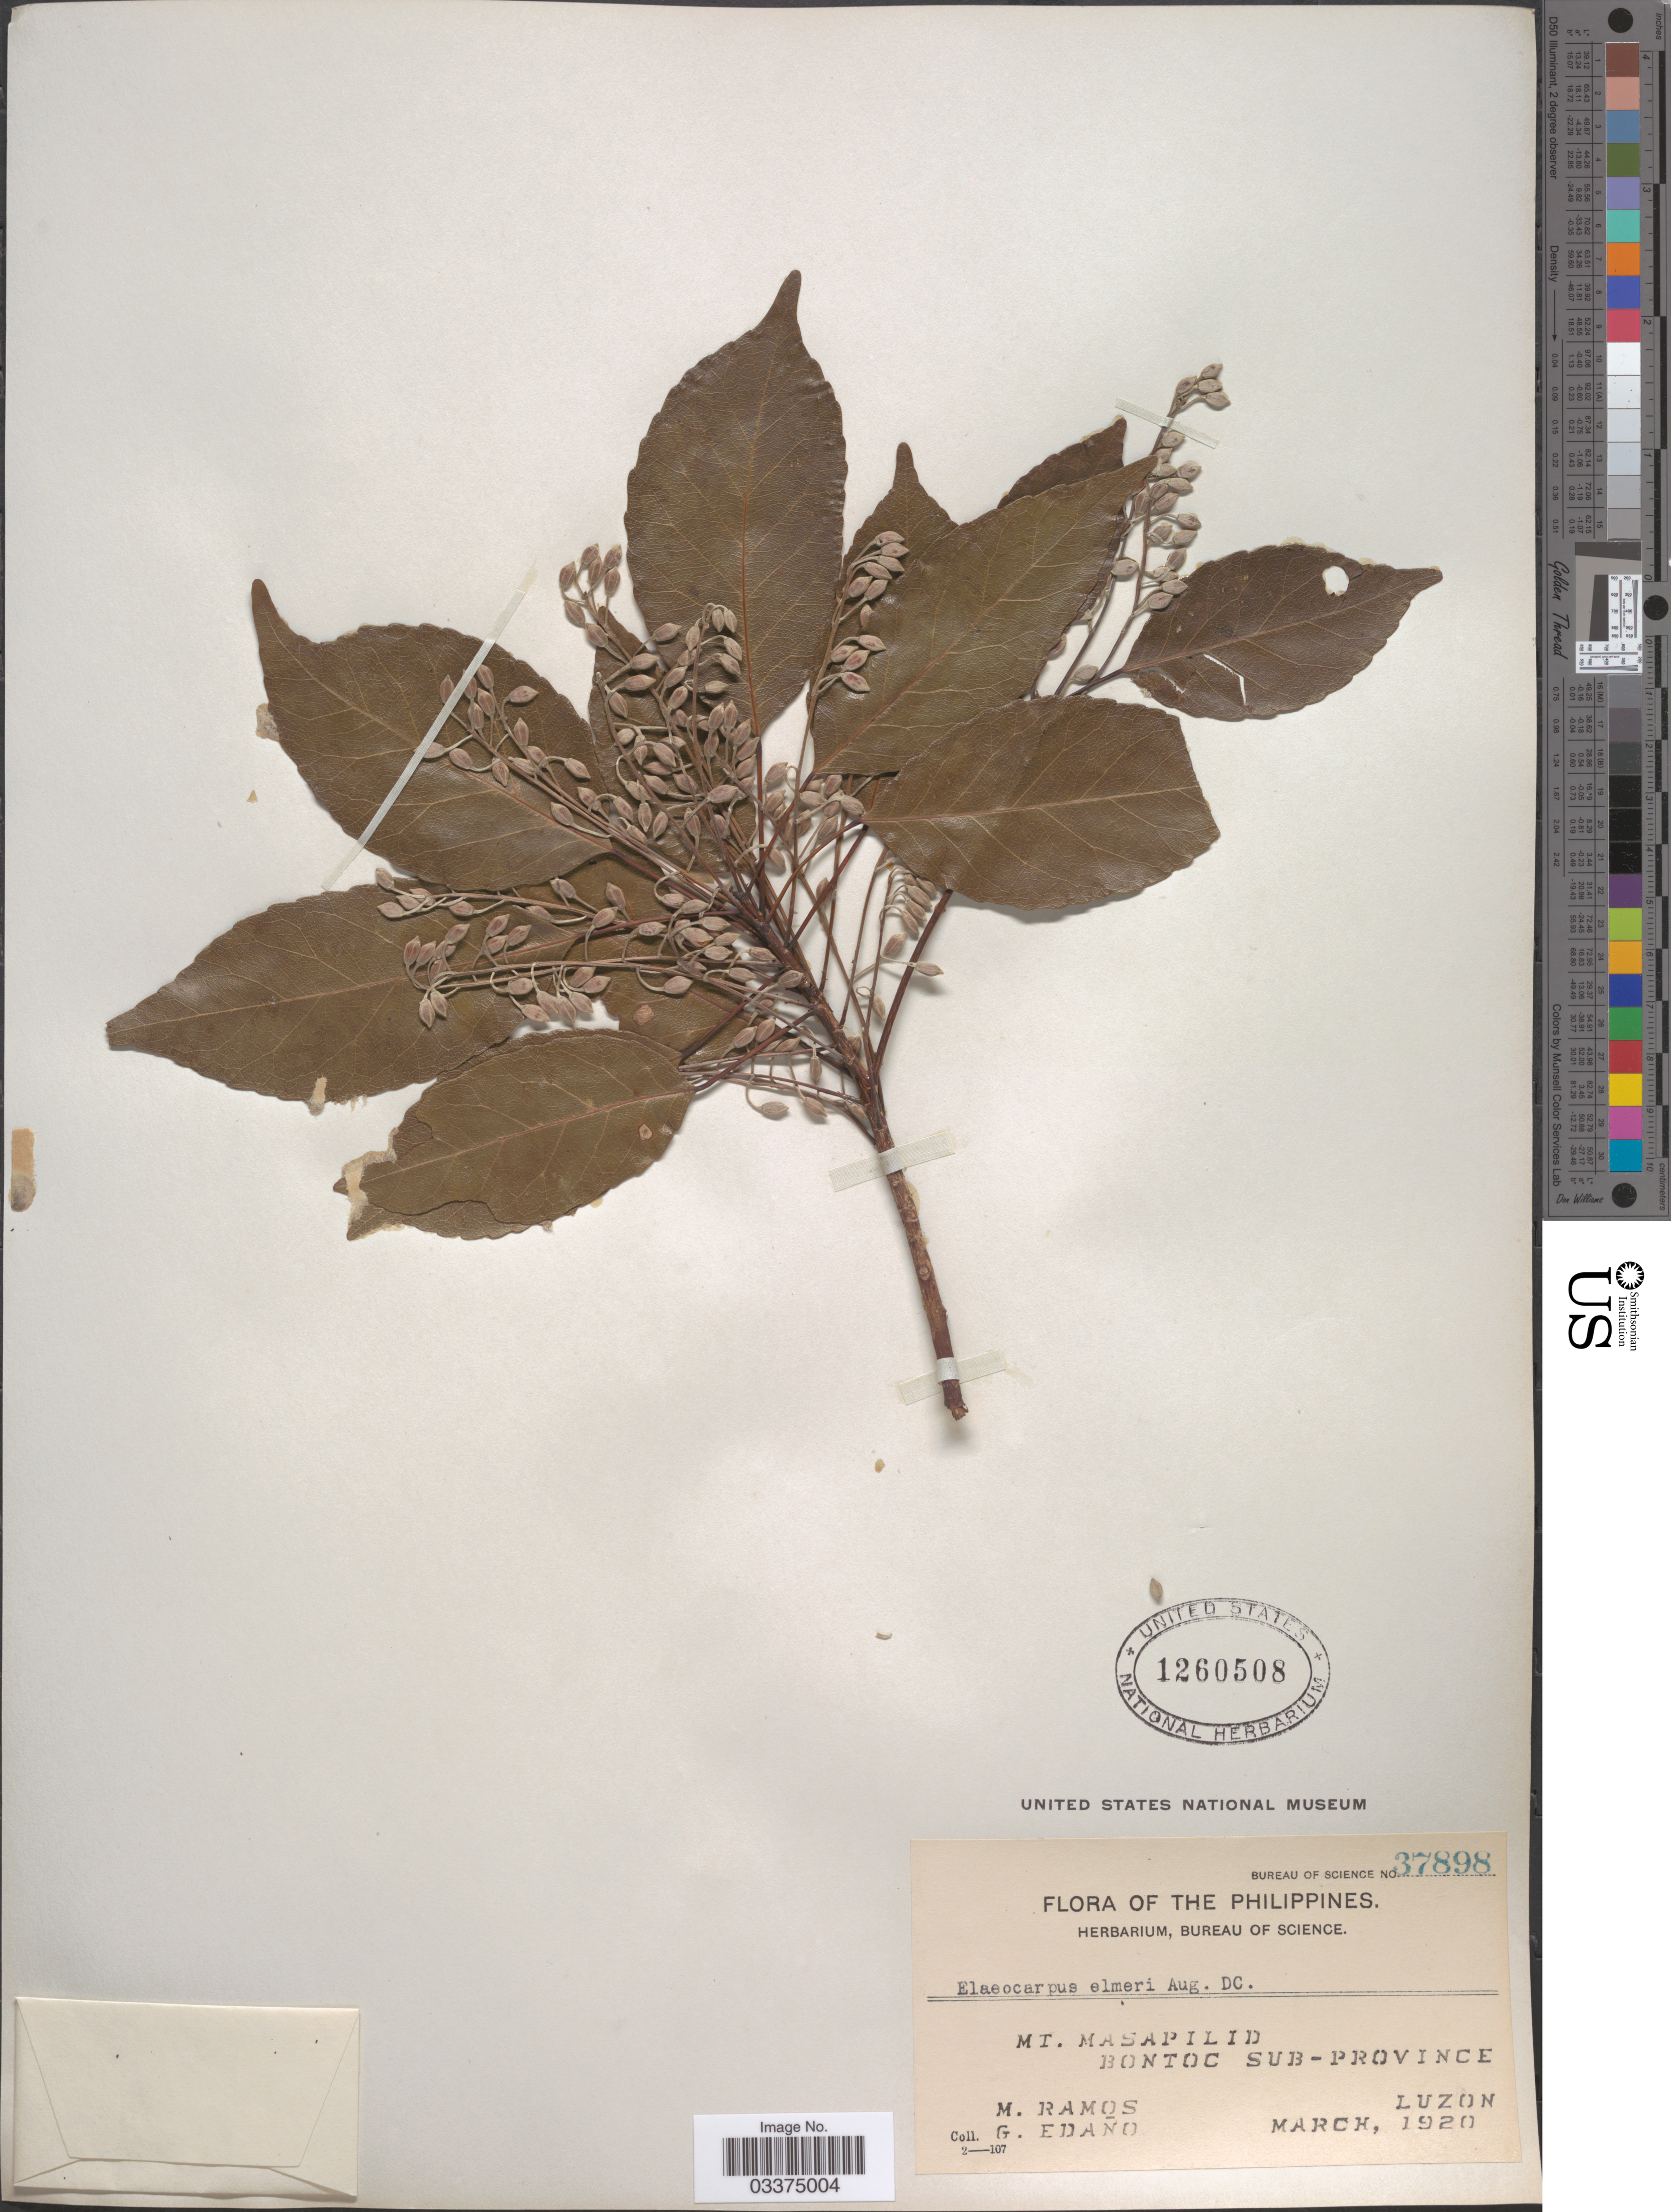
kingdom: Plantae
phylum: Tracheophyta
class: Magnoliopsida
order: Oxalidales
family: Elaeocarpaceae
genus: Elaeocarpus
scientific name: Elaeocarpus elmeri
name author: A. DC. in Elmer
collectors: M. Ramos & G. Edaño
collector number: Bureau of Science 37898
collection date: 1920-03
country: Philippines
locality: Mt. Masapilid. Bontoc Sub-province. Luzon.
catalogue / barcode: US 1260508